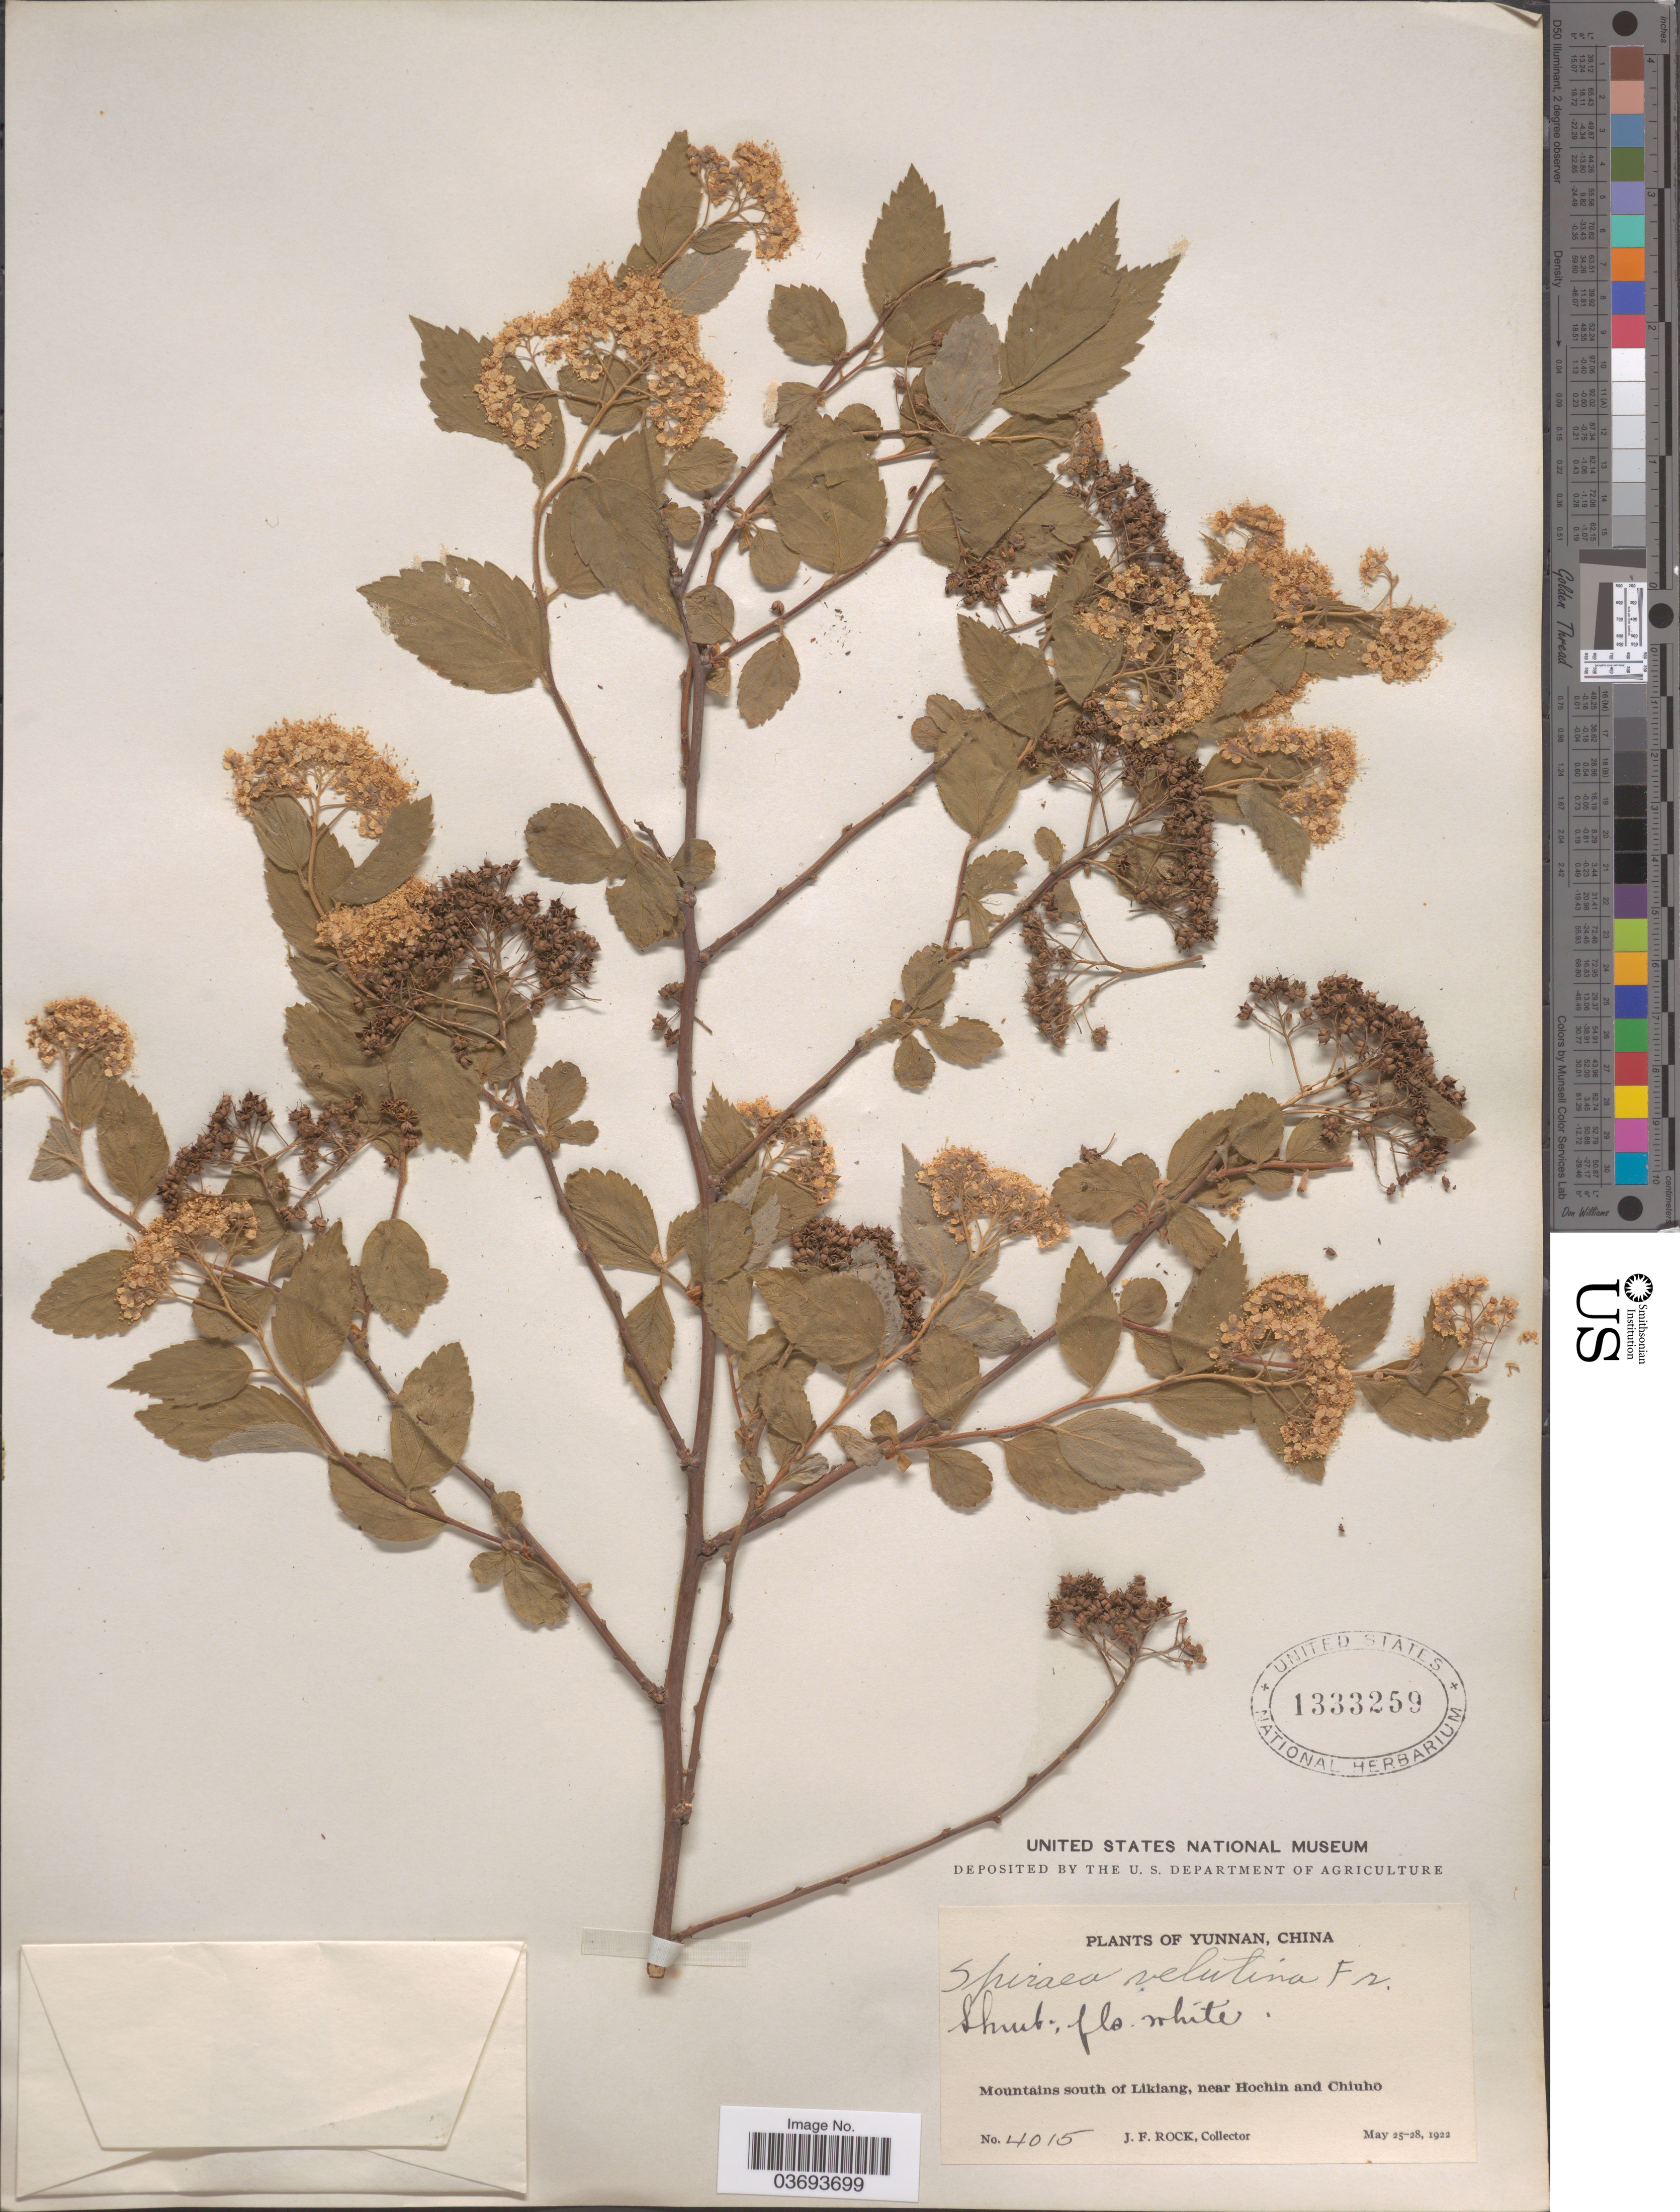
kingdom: Plantae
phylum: Tracheophyta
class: Magnoliopsida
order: Rosales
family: Rosaceae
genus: Spiraea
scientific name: Spiraea velutina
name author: Franch.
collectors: J. Rock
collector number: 4015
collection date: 1922-05-25/1922-05-28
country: China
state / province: Yunnan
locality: Mountains south of Likiang, near Hochin and Chiuho.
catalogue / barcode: US 1333259